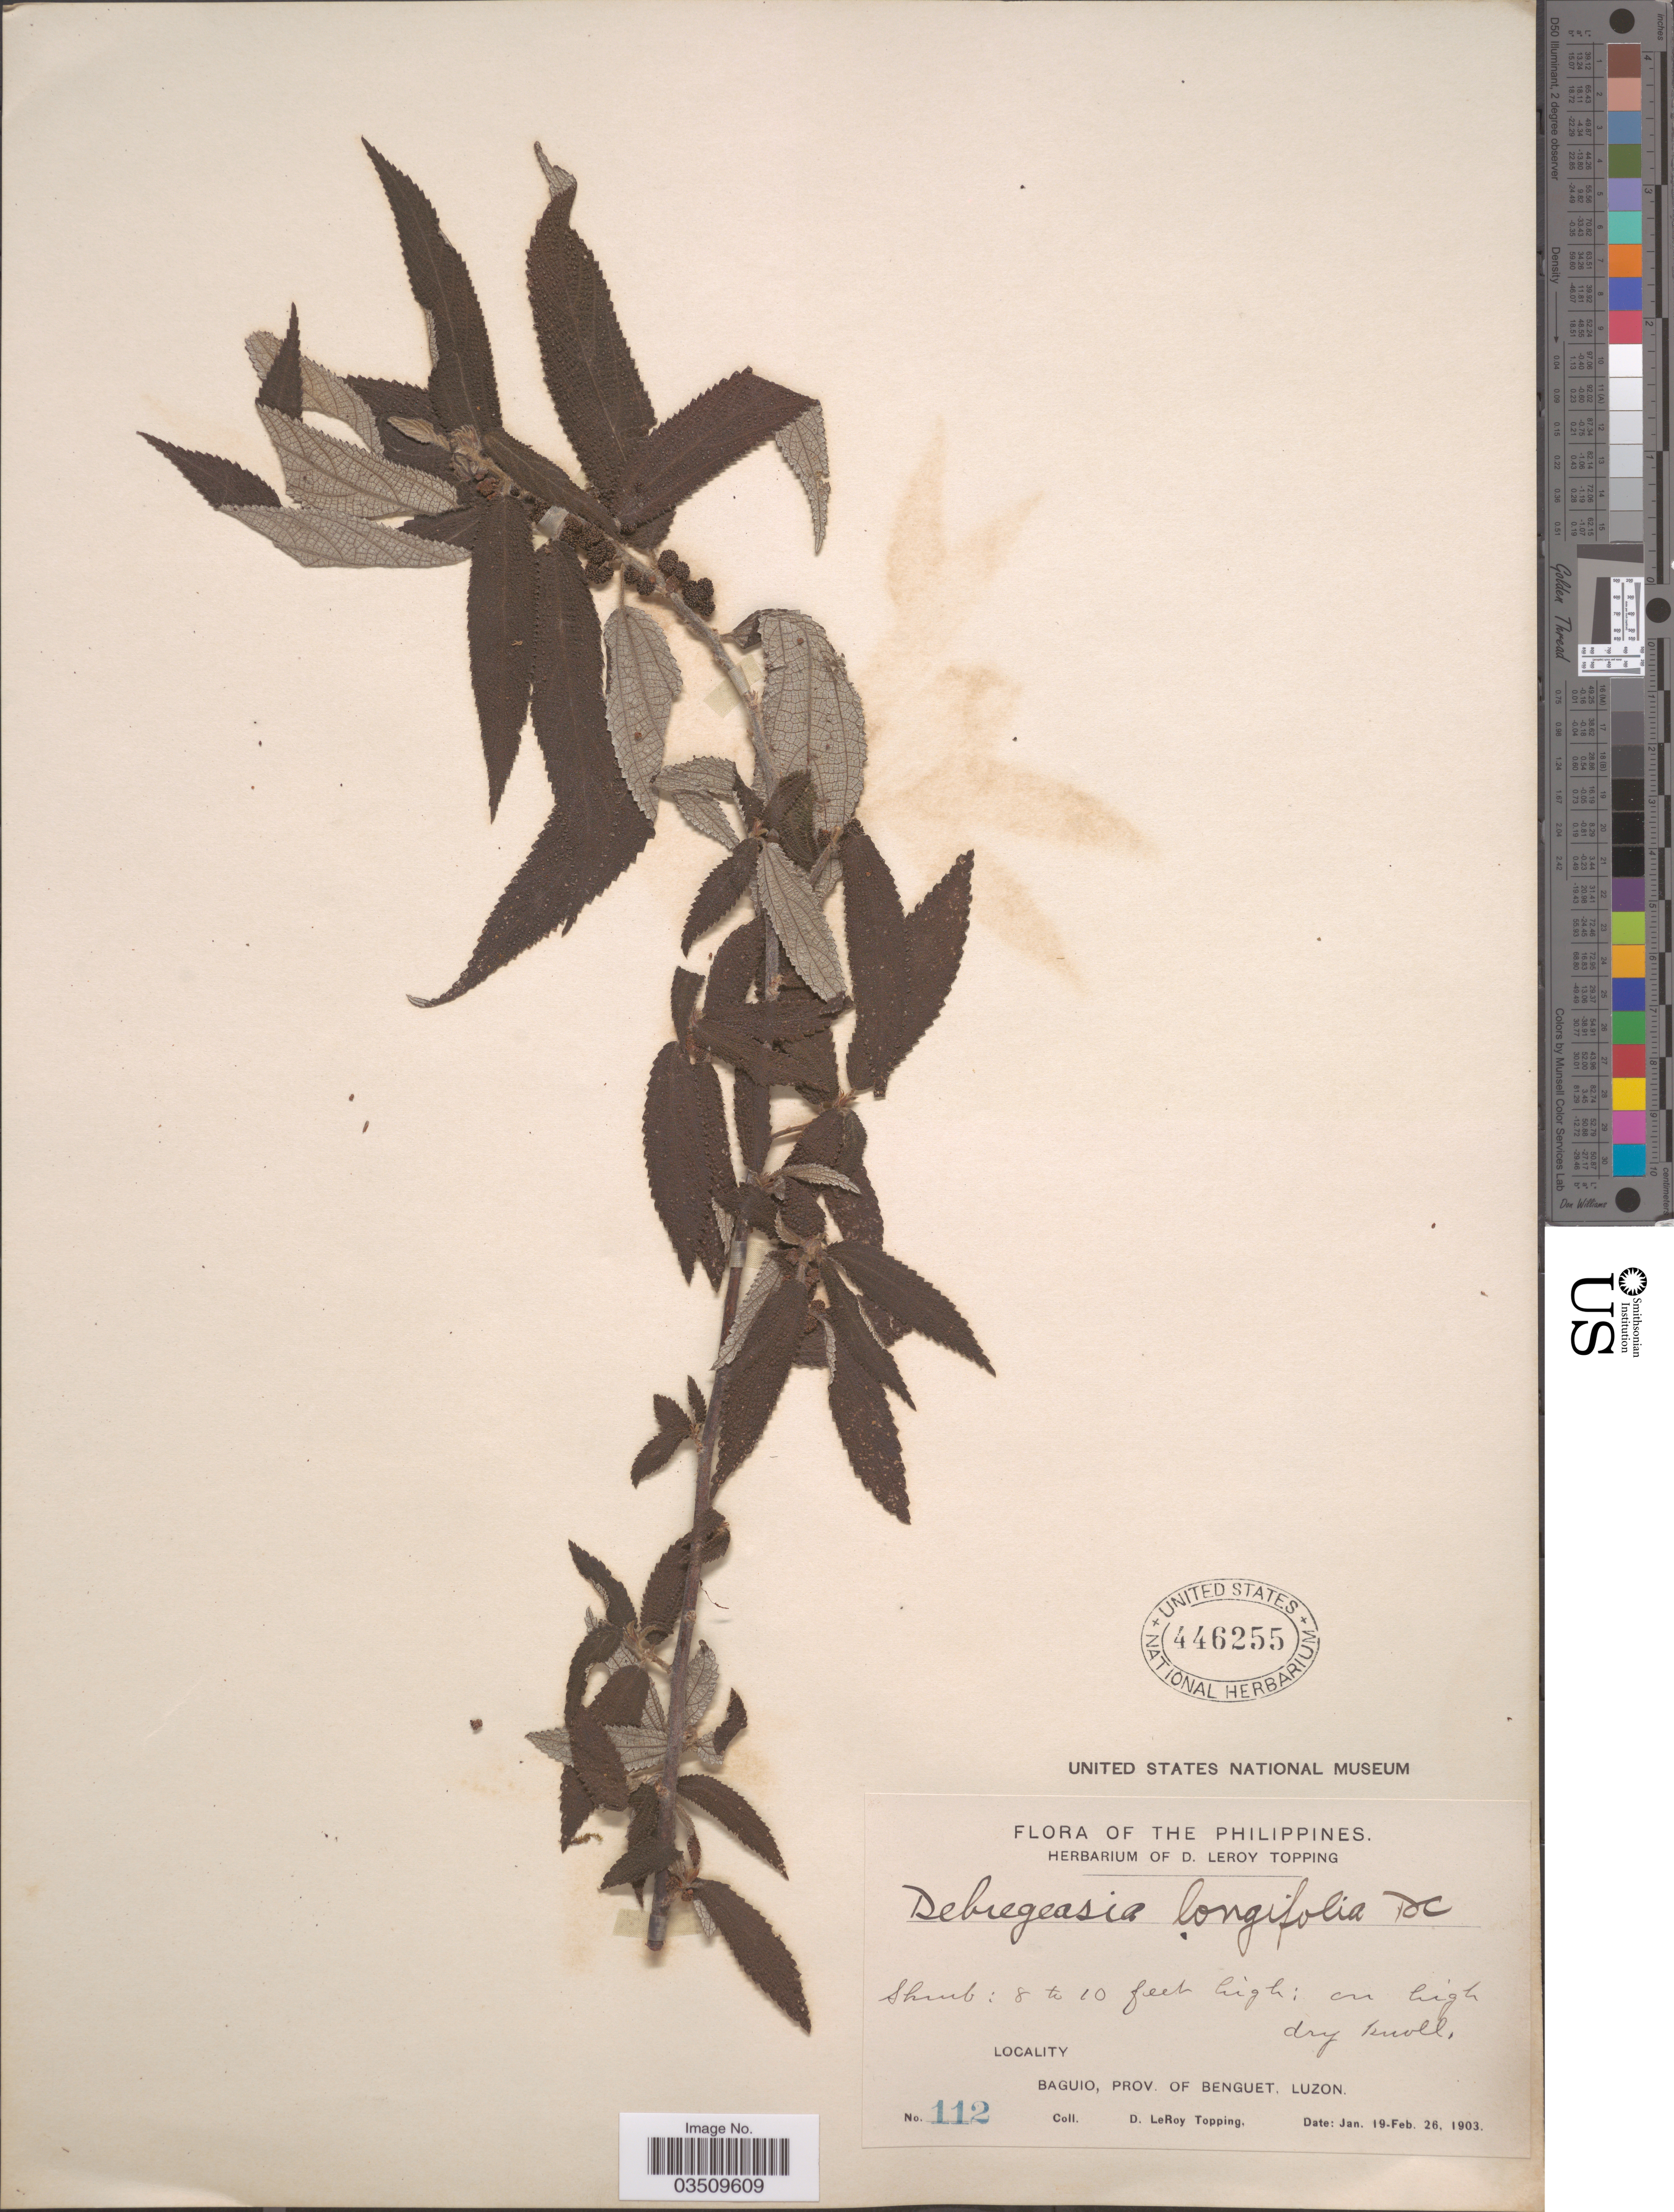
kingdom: Plantae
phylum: Tracheophyta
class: Magnoliopsida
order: Rosales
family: Urticaceae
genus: Debregeasia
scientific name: Debregeasia longifolia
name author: (Burm. f.) Wedd.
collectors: D. L. Topping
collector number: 112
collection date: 1903-01-19/1903-02-26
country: Philippines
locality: Baguio, Prov. of Benguet, Luzon.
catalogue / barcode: US 446255